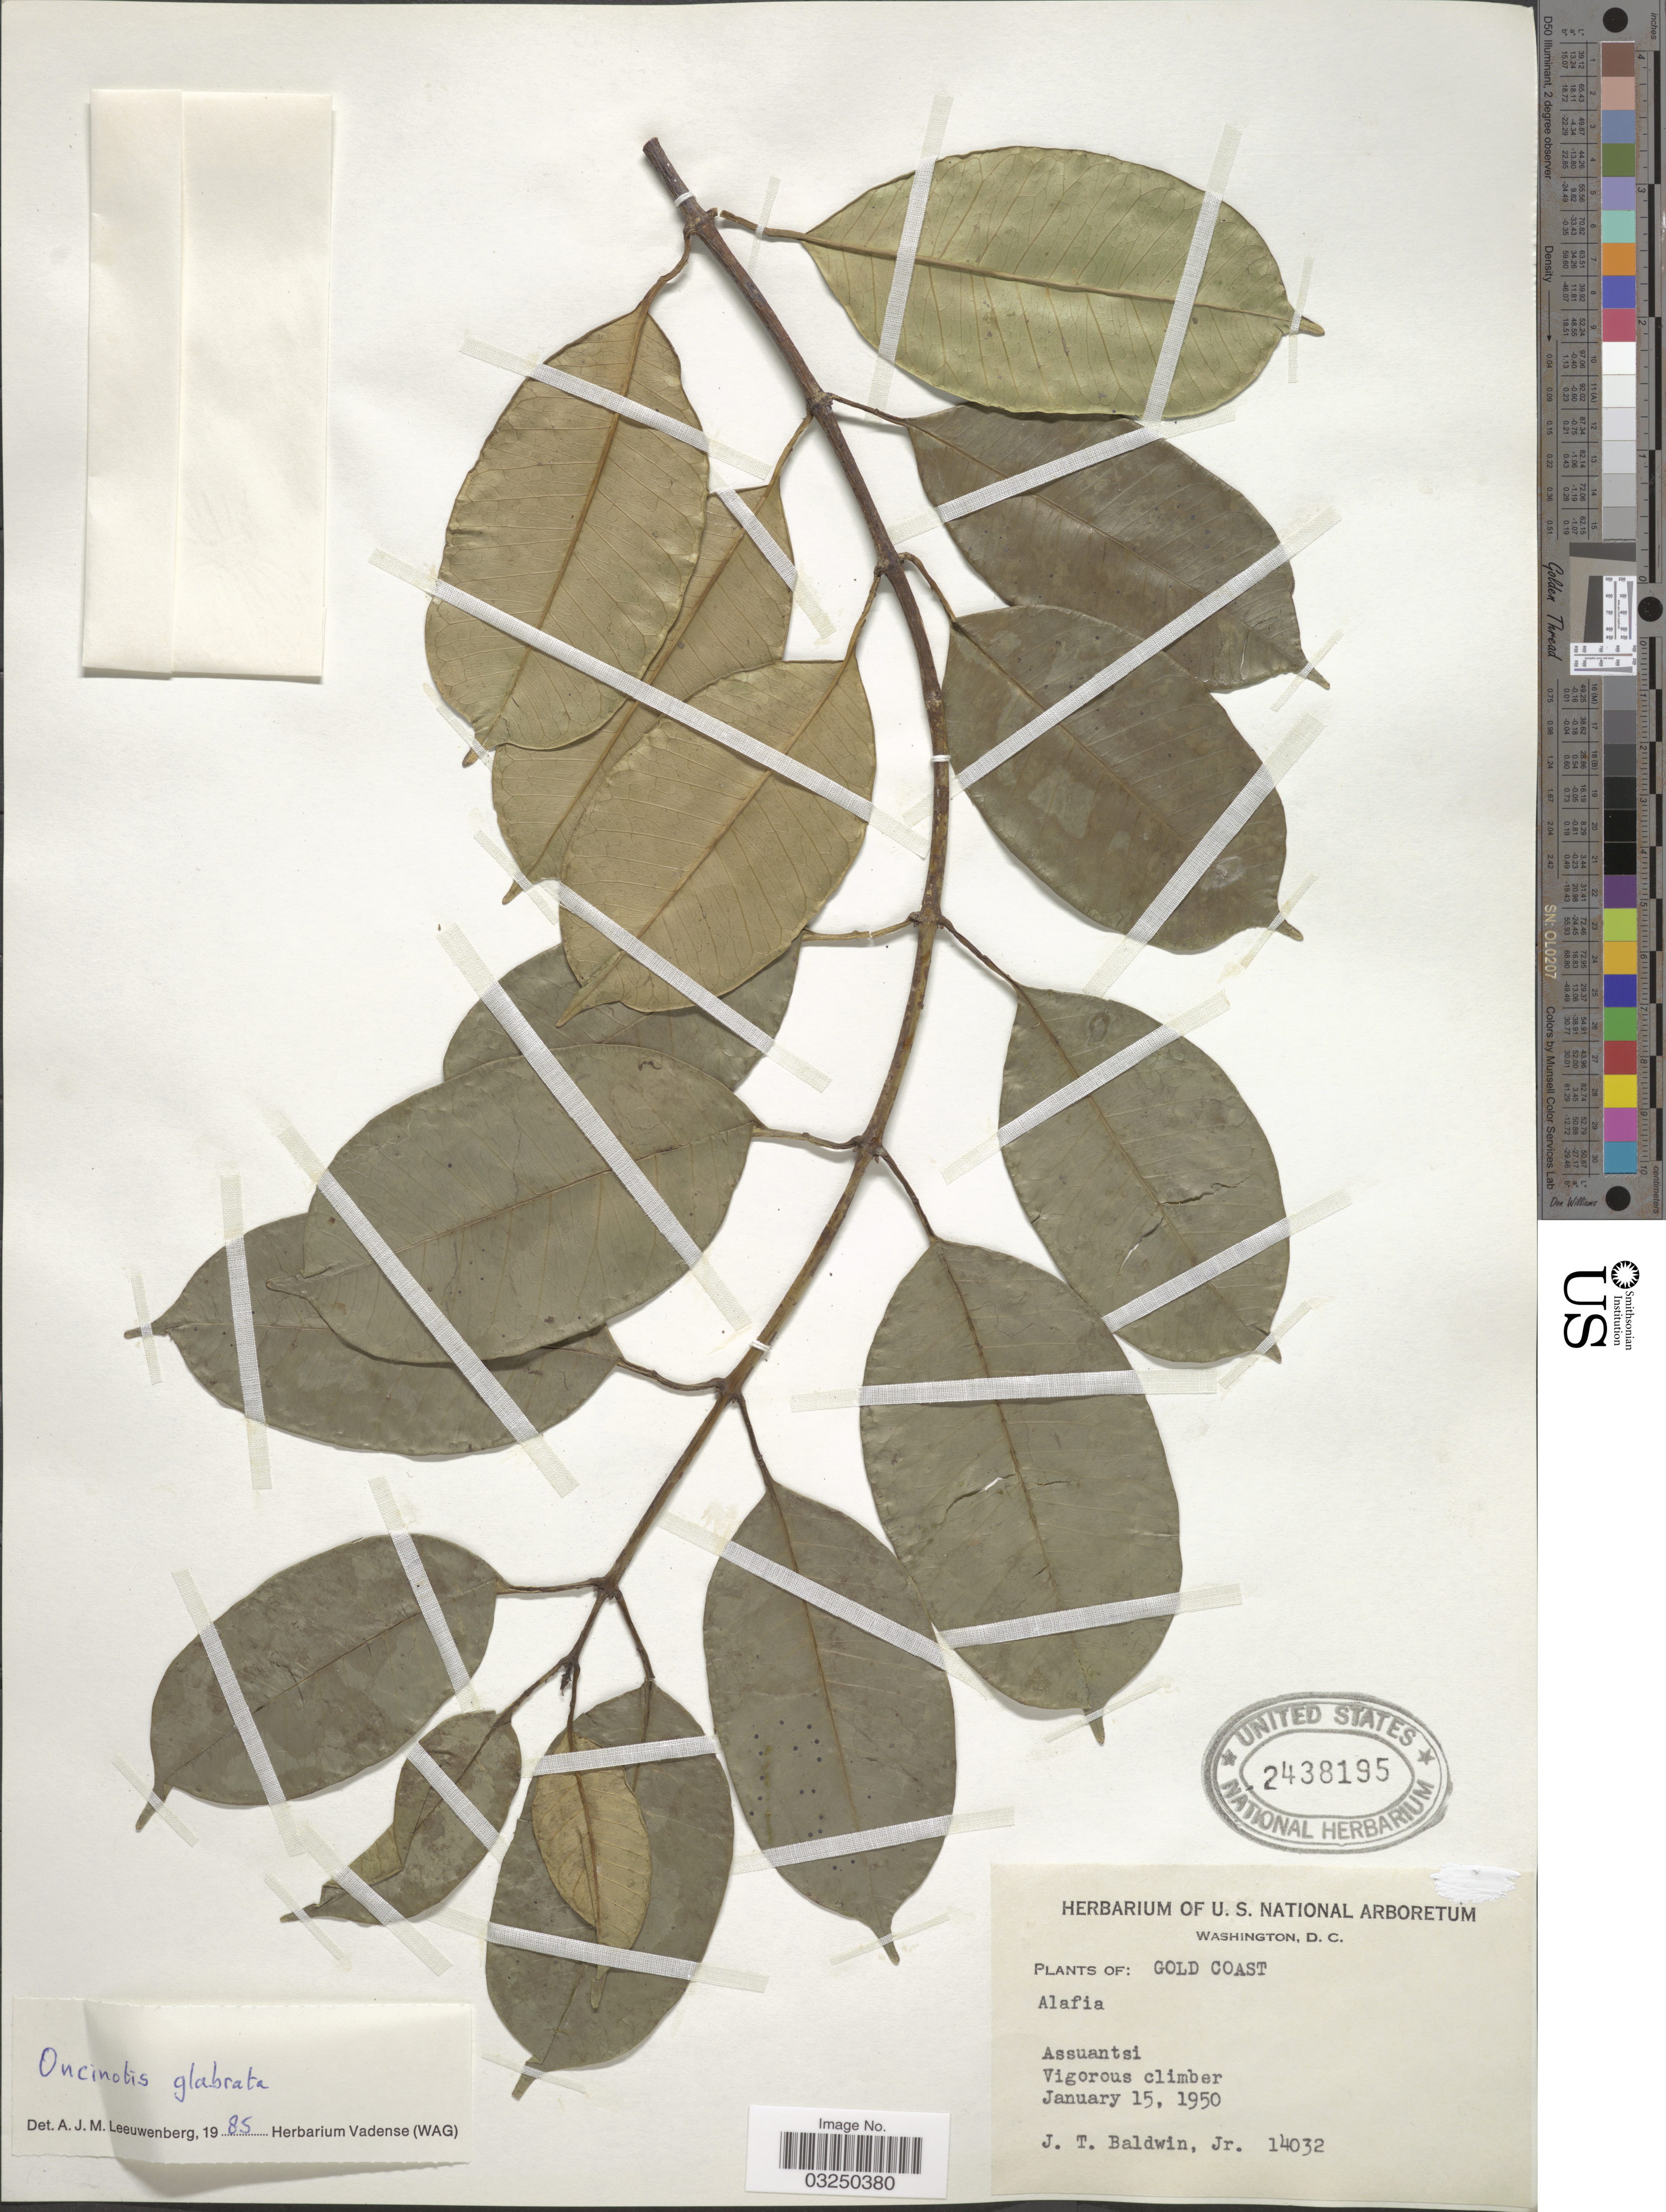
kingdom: Plantae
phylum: Tracheophyta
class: Magnoliopsida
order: Gentianales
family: Apocynaceae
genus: Oncinotis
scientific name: Oncinotis glabrata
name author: (Baill.) Stapf ex Hiern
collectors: J. T. Baldwin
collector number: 14032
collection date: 1950-01-15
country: Ghana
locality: Gold Coast, Assuantsi, Vigorous climber.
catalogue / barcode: US 2438195